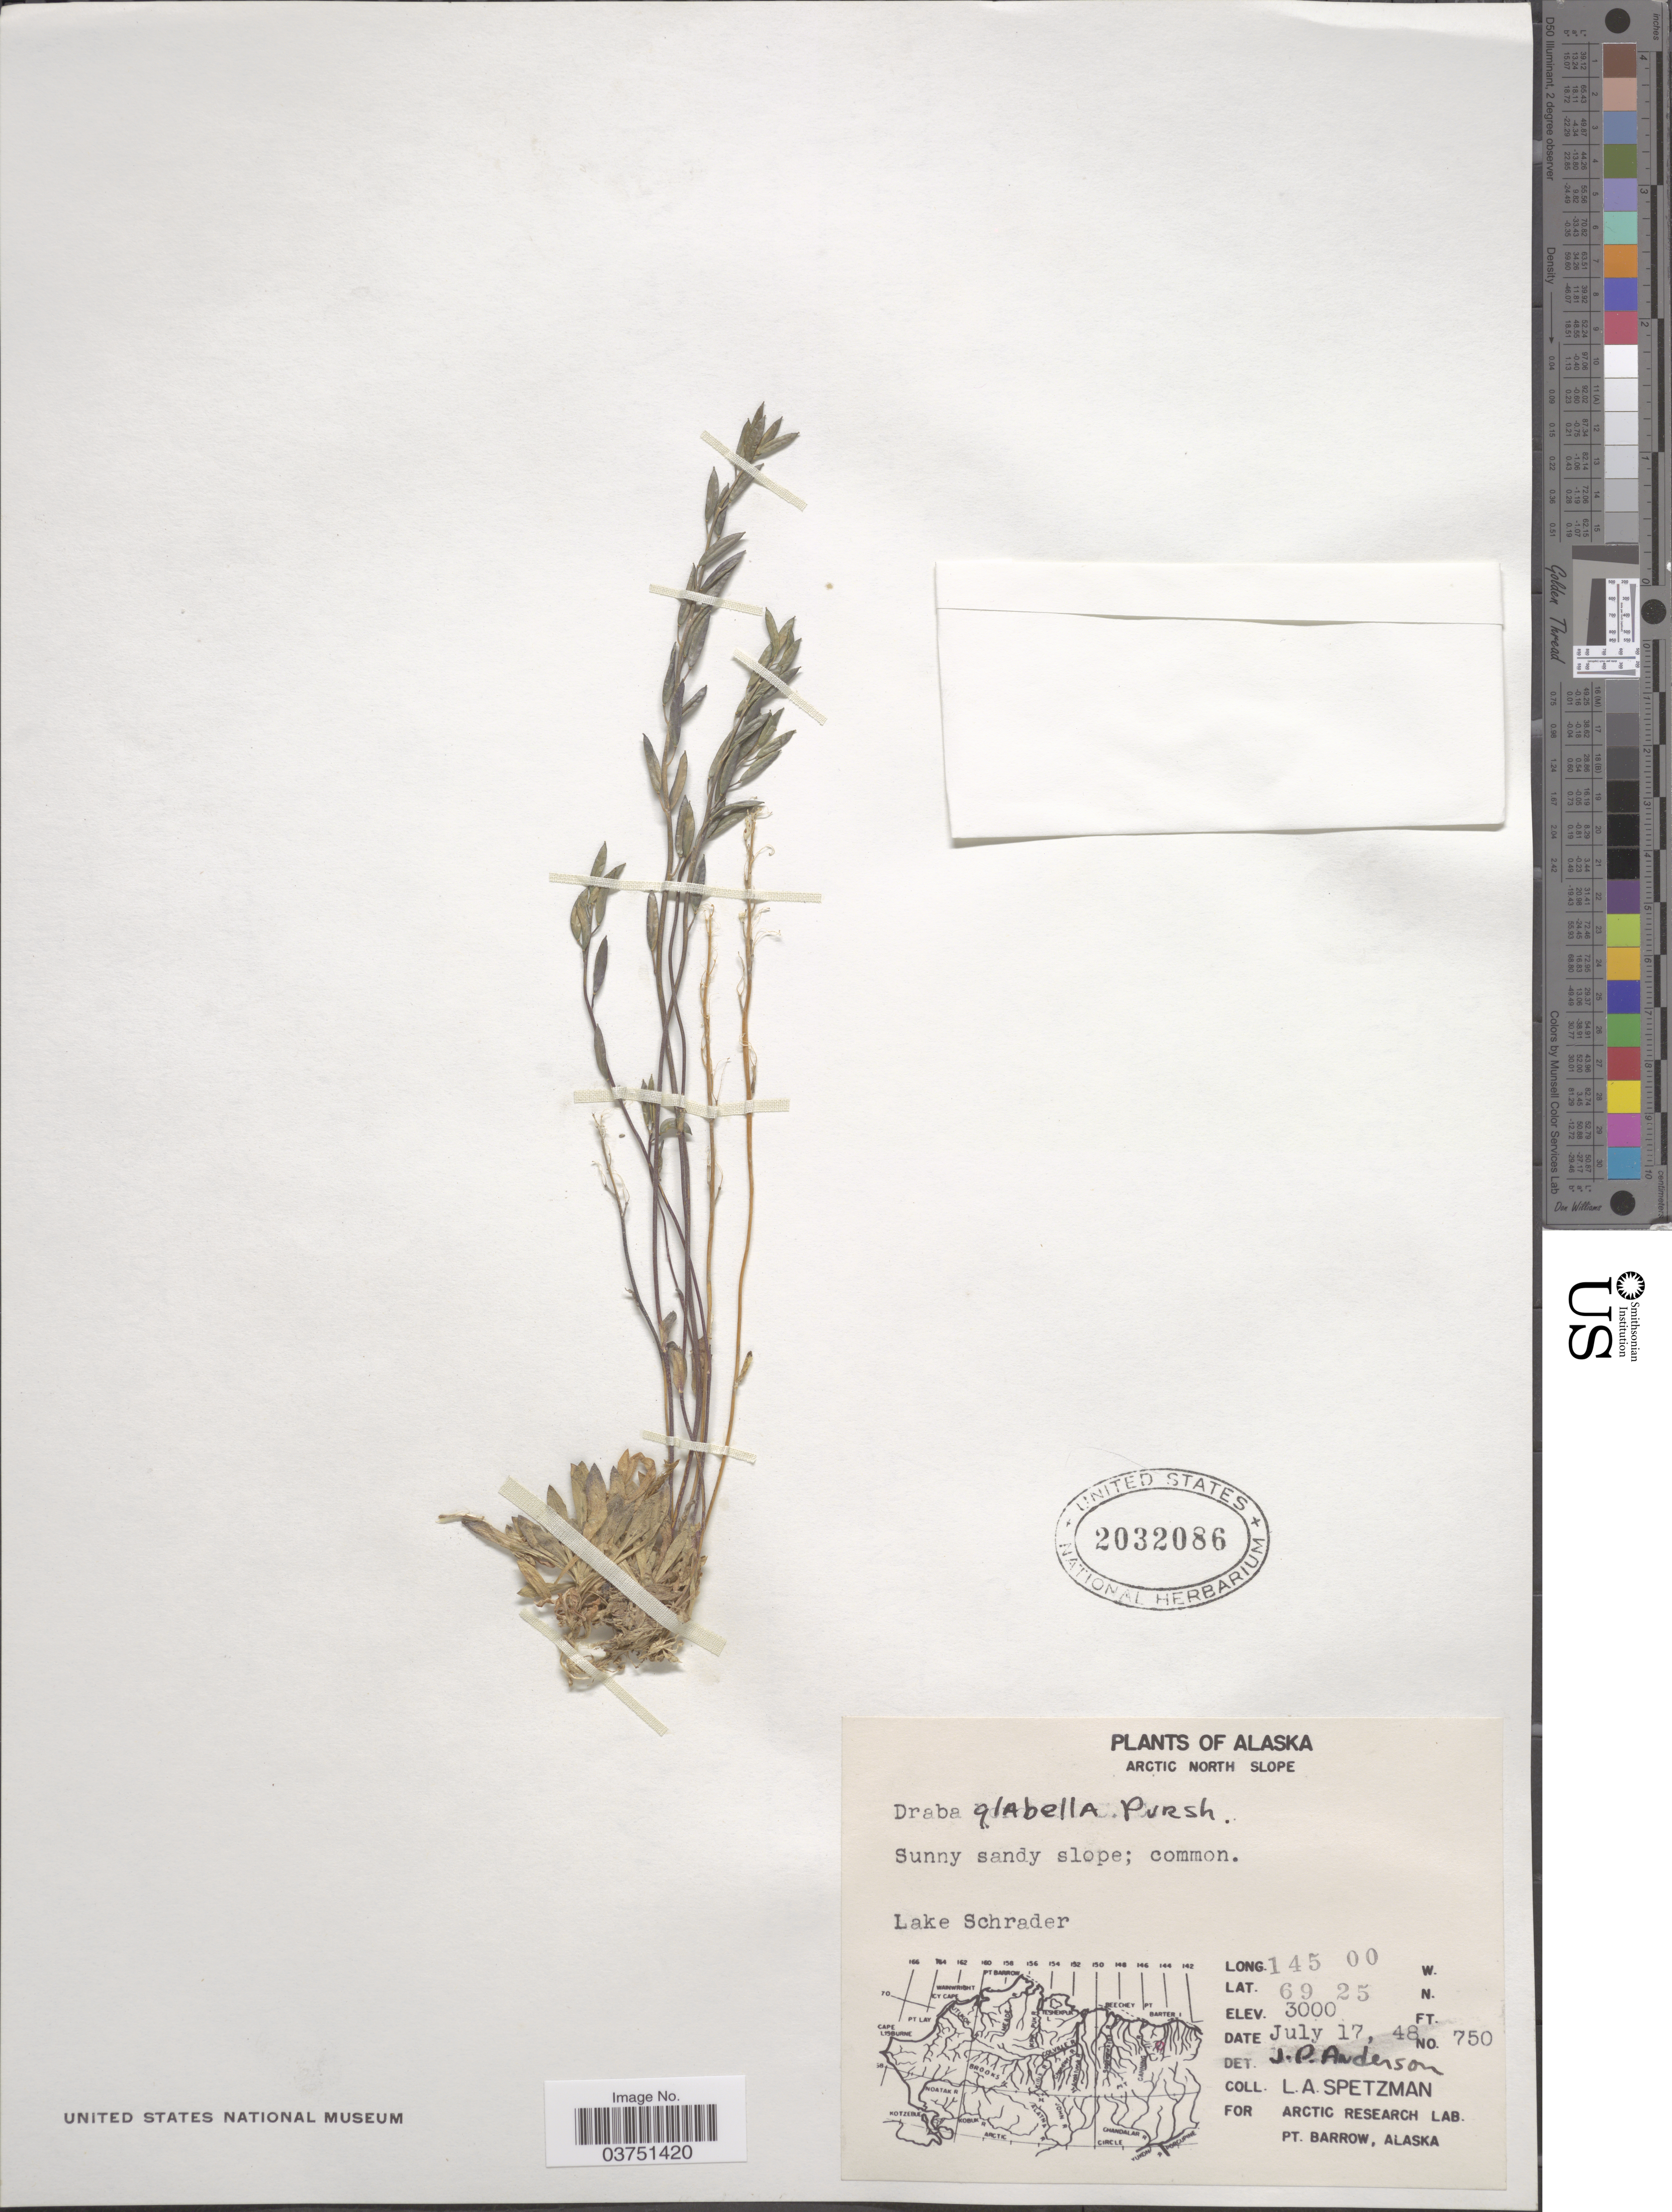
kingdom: Plantae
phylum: Tracheophyta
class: Magnoliopsida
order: Brassicales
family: Brassicaceae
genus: Draba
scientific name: Draba glabella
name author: Pursh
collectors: L. Spetzman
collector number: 750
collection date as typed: Transcribed d/m/y: 17/7/48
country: United States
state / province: Alaska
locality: Arctic North Slope; Lake Schrader.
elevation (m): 914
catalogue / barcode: US 2032086